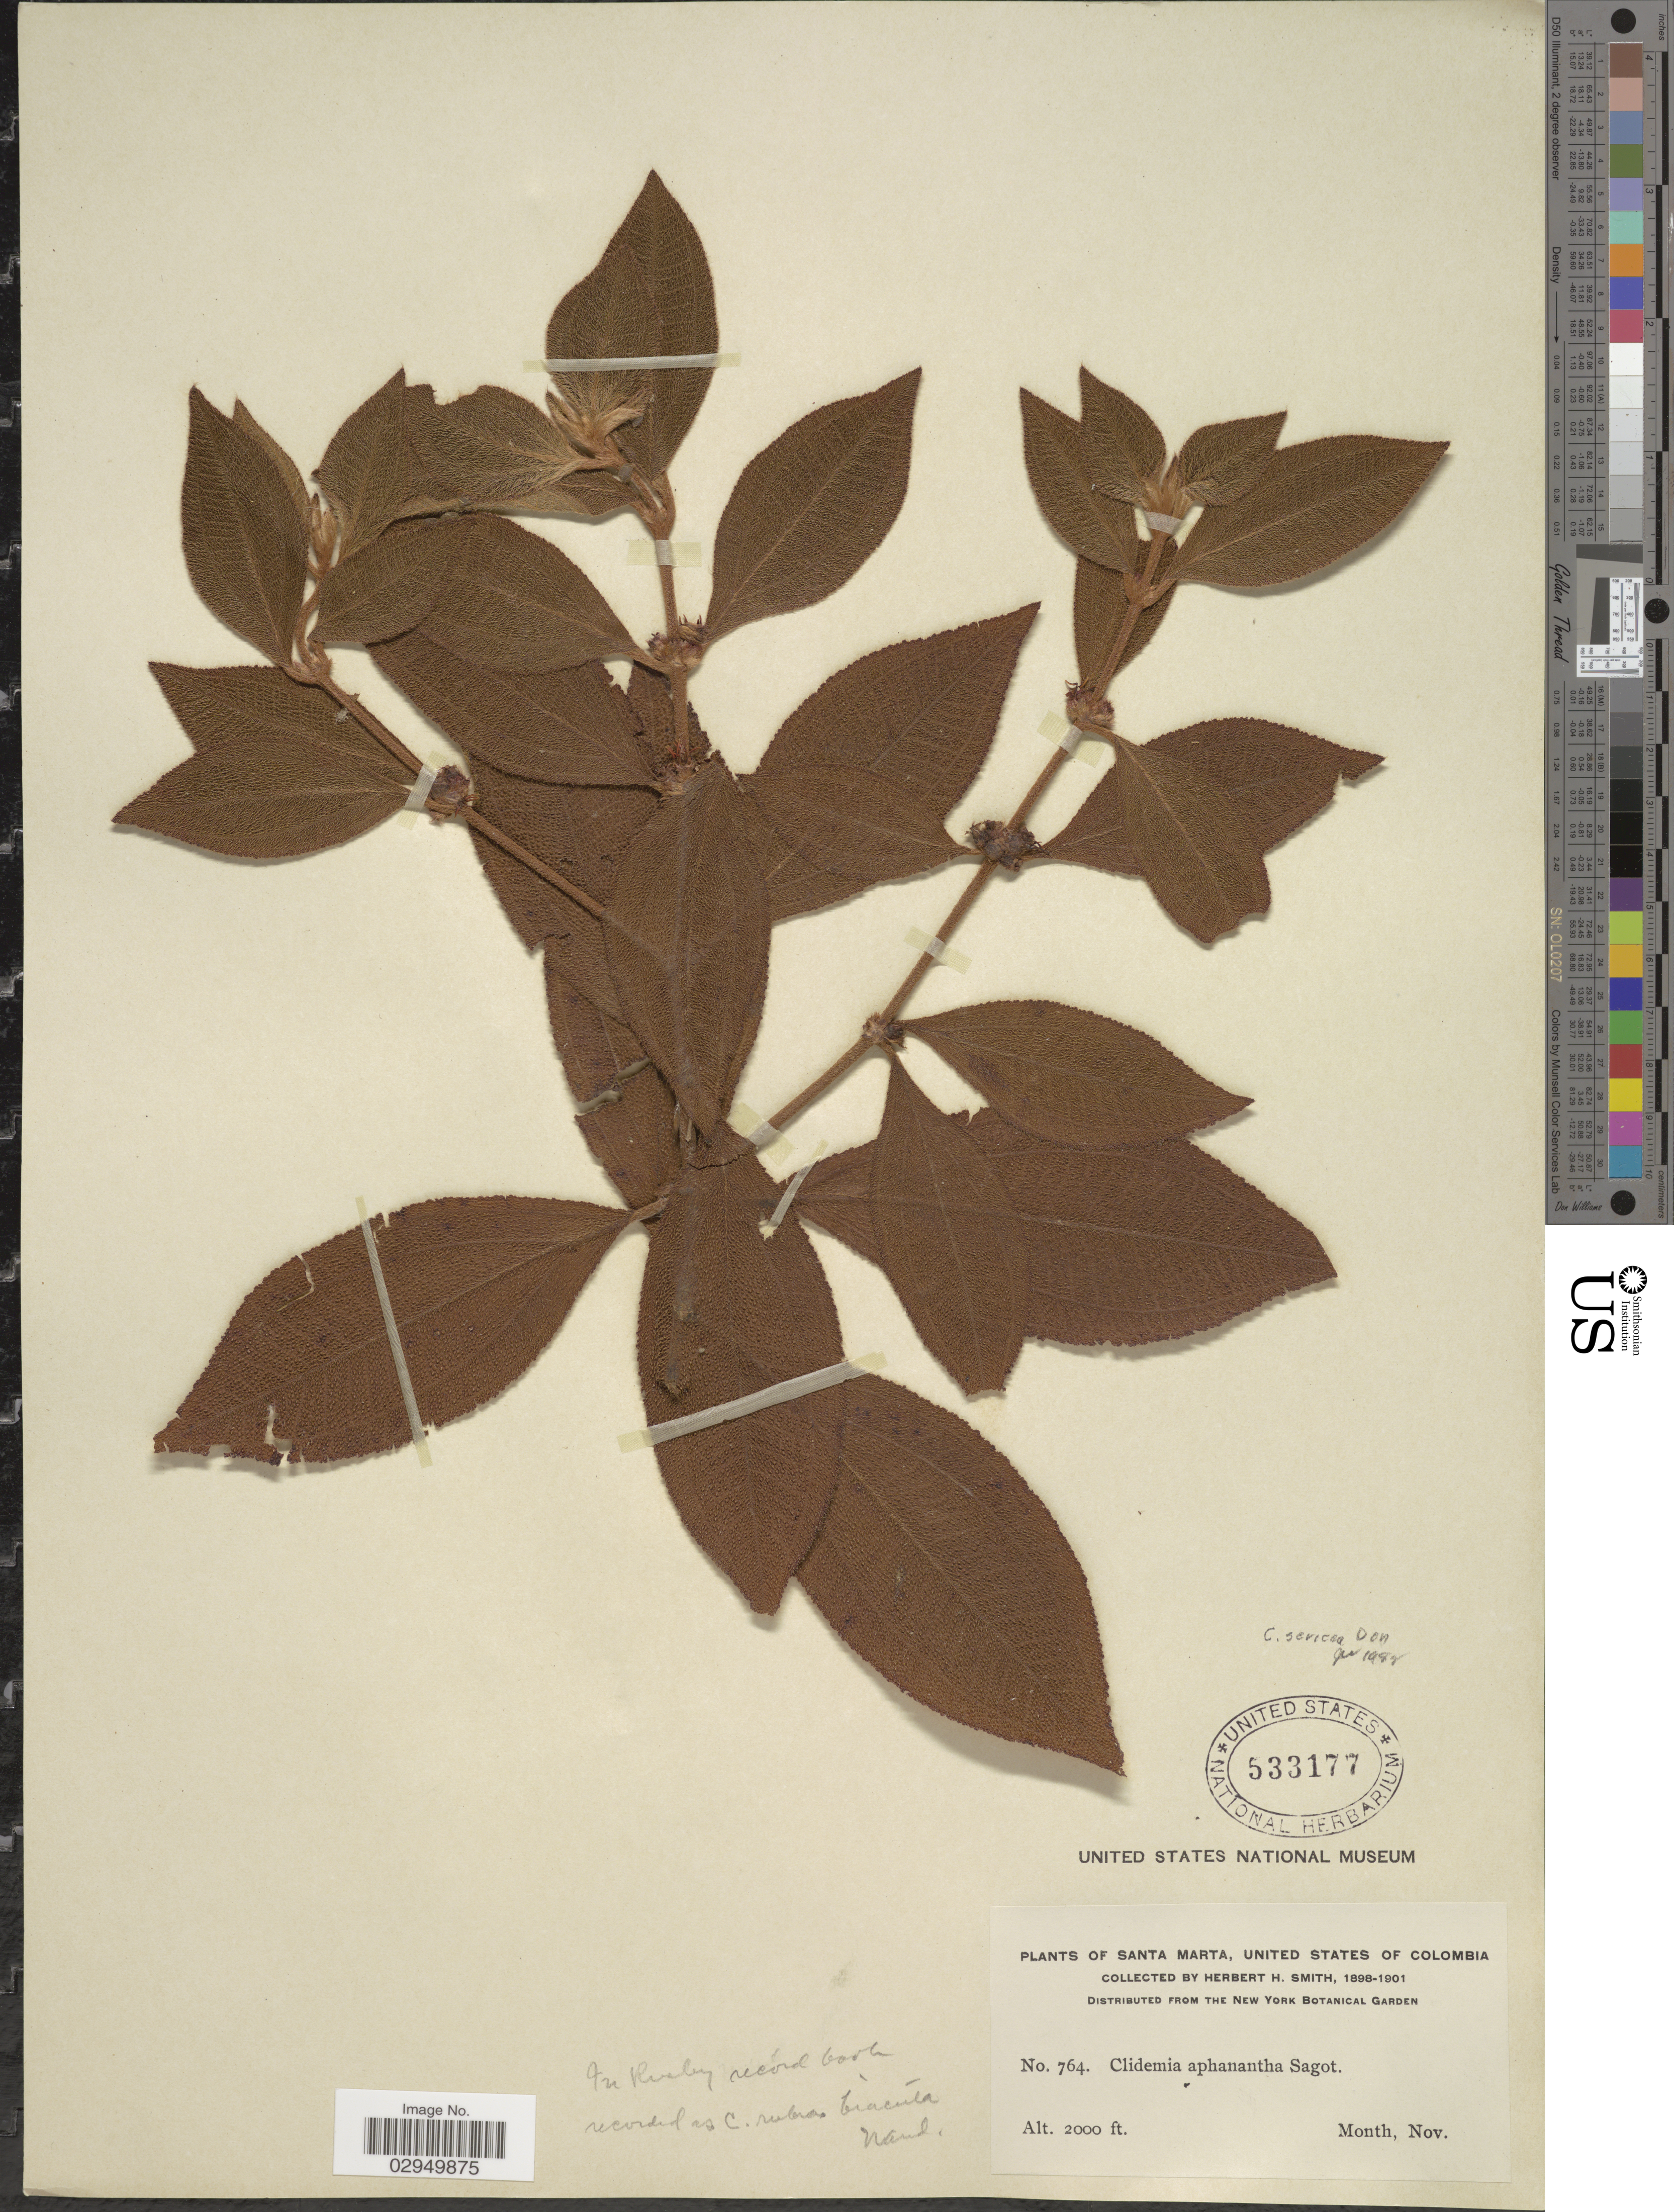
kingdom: Plantae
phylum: Tracheophyta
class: Magnoliopsida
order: Myrtales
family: Melastomataceae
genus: Clidemia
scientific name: Clidemia sericea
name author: D. Don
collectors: Herbert H. Smith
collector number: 764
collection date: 1898-11/1901-11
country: Colombia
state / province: Magdalena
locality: Santa Marta.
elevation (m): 610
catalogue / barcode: US 533177